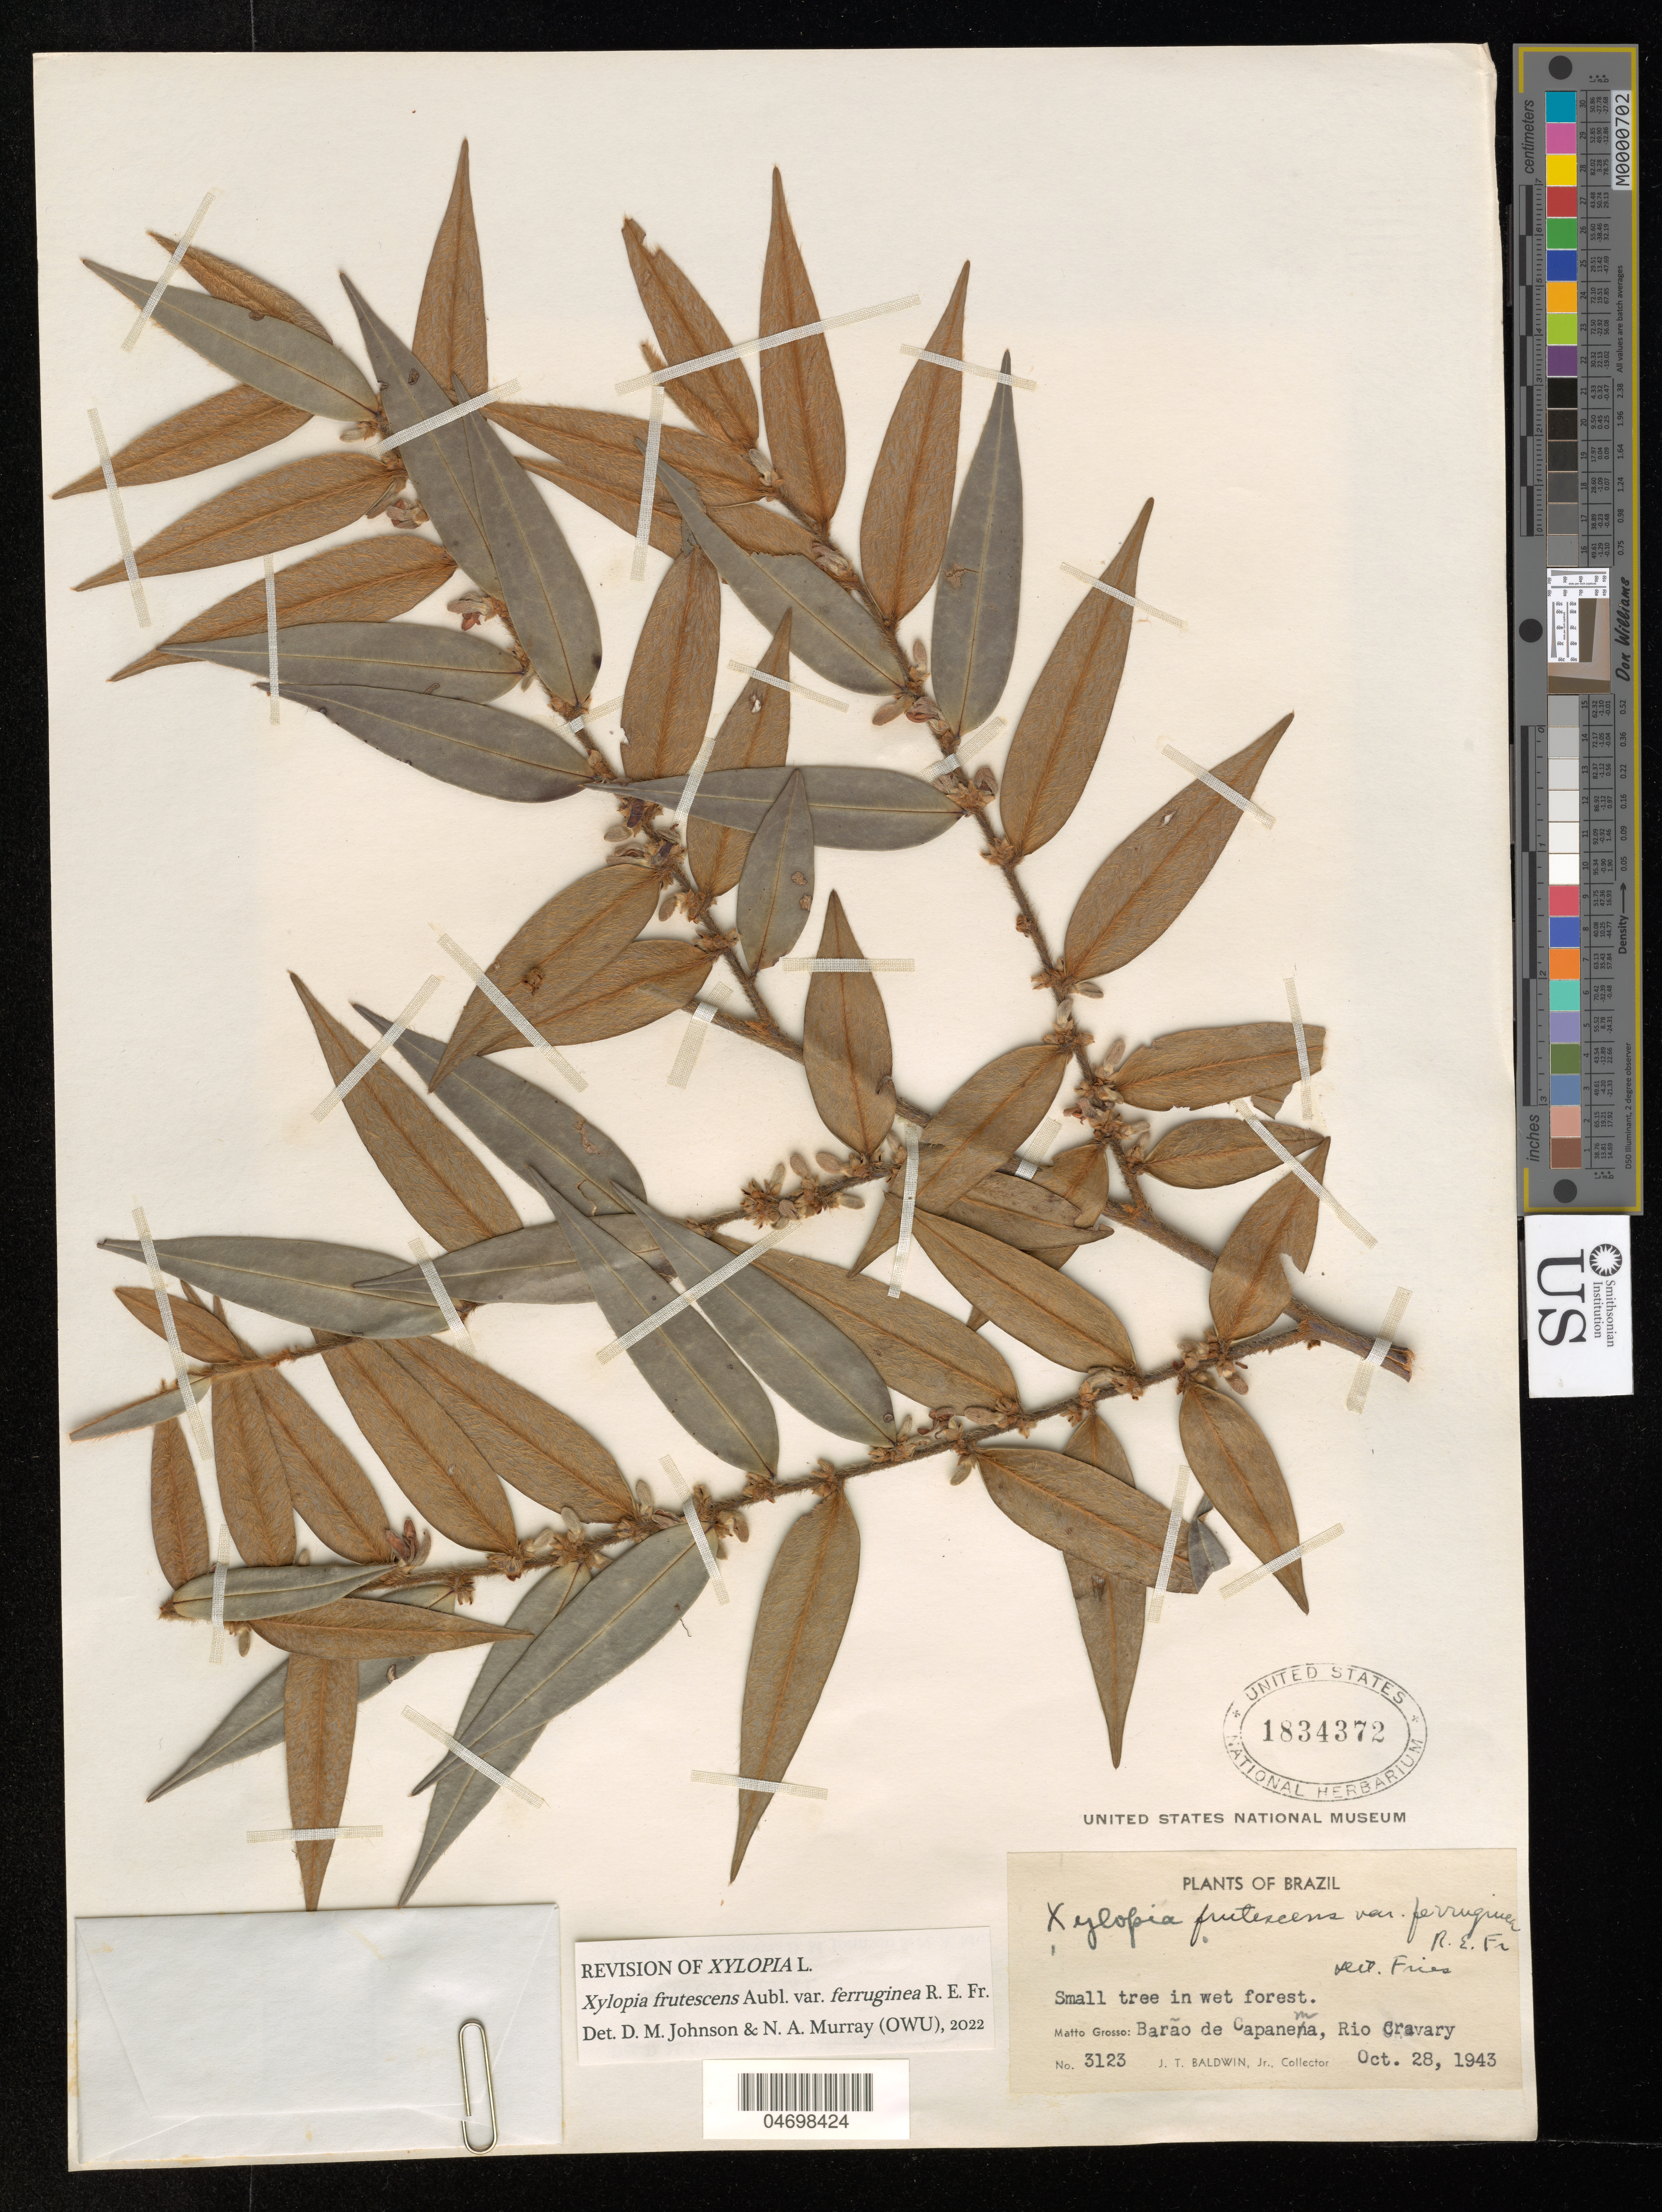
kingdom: Plantae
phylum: Tracheophyta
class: Magnoliopsida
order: Magnoliales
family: Annonaceae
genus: Xylopia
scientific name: Xylopia frutescens var. ferruginea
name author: R.E. Fr.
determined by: Johnson, D. M.; Murray, N. A.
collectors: J. T. Baldwin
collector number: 3123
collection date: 1943-10-28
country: Brazil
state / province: Mato Grosso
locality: Barão de Capanema, Rio Cravary.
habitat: In wet forest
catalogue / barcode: US 1834372